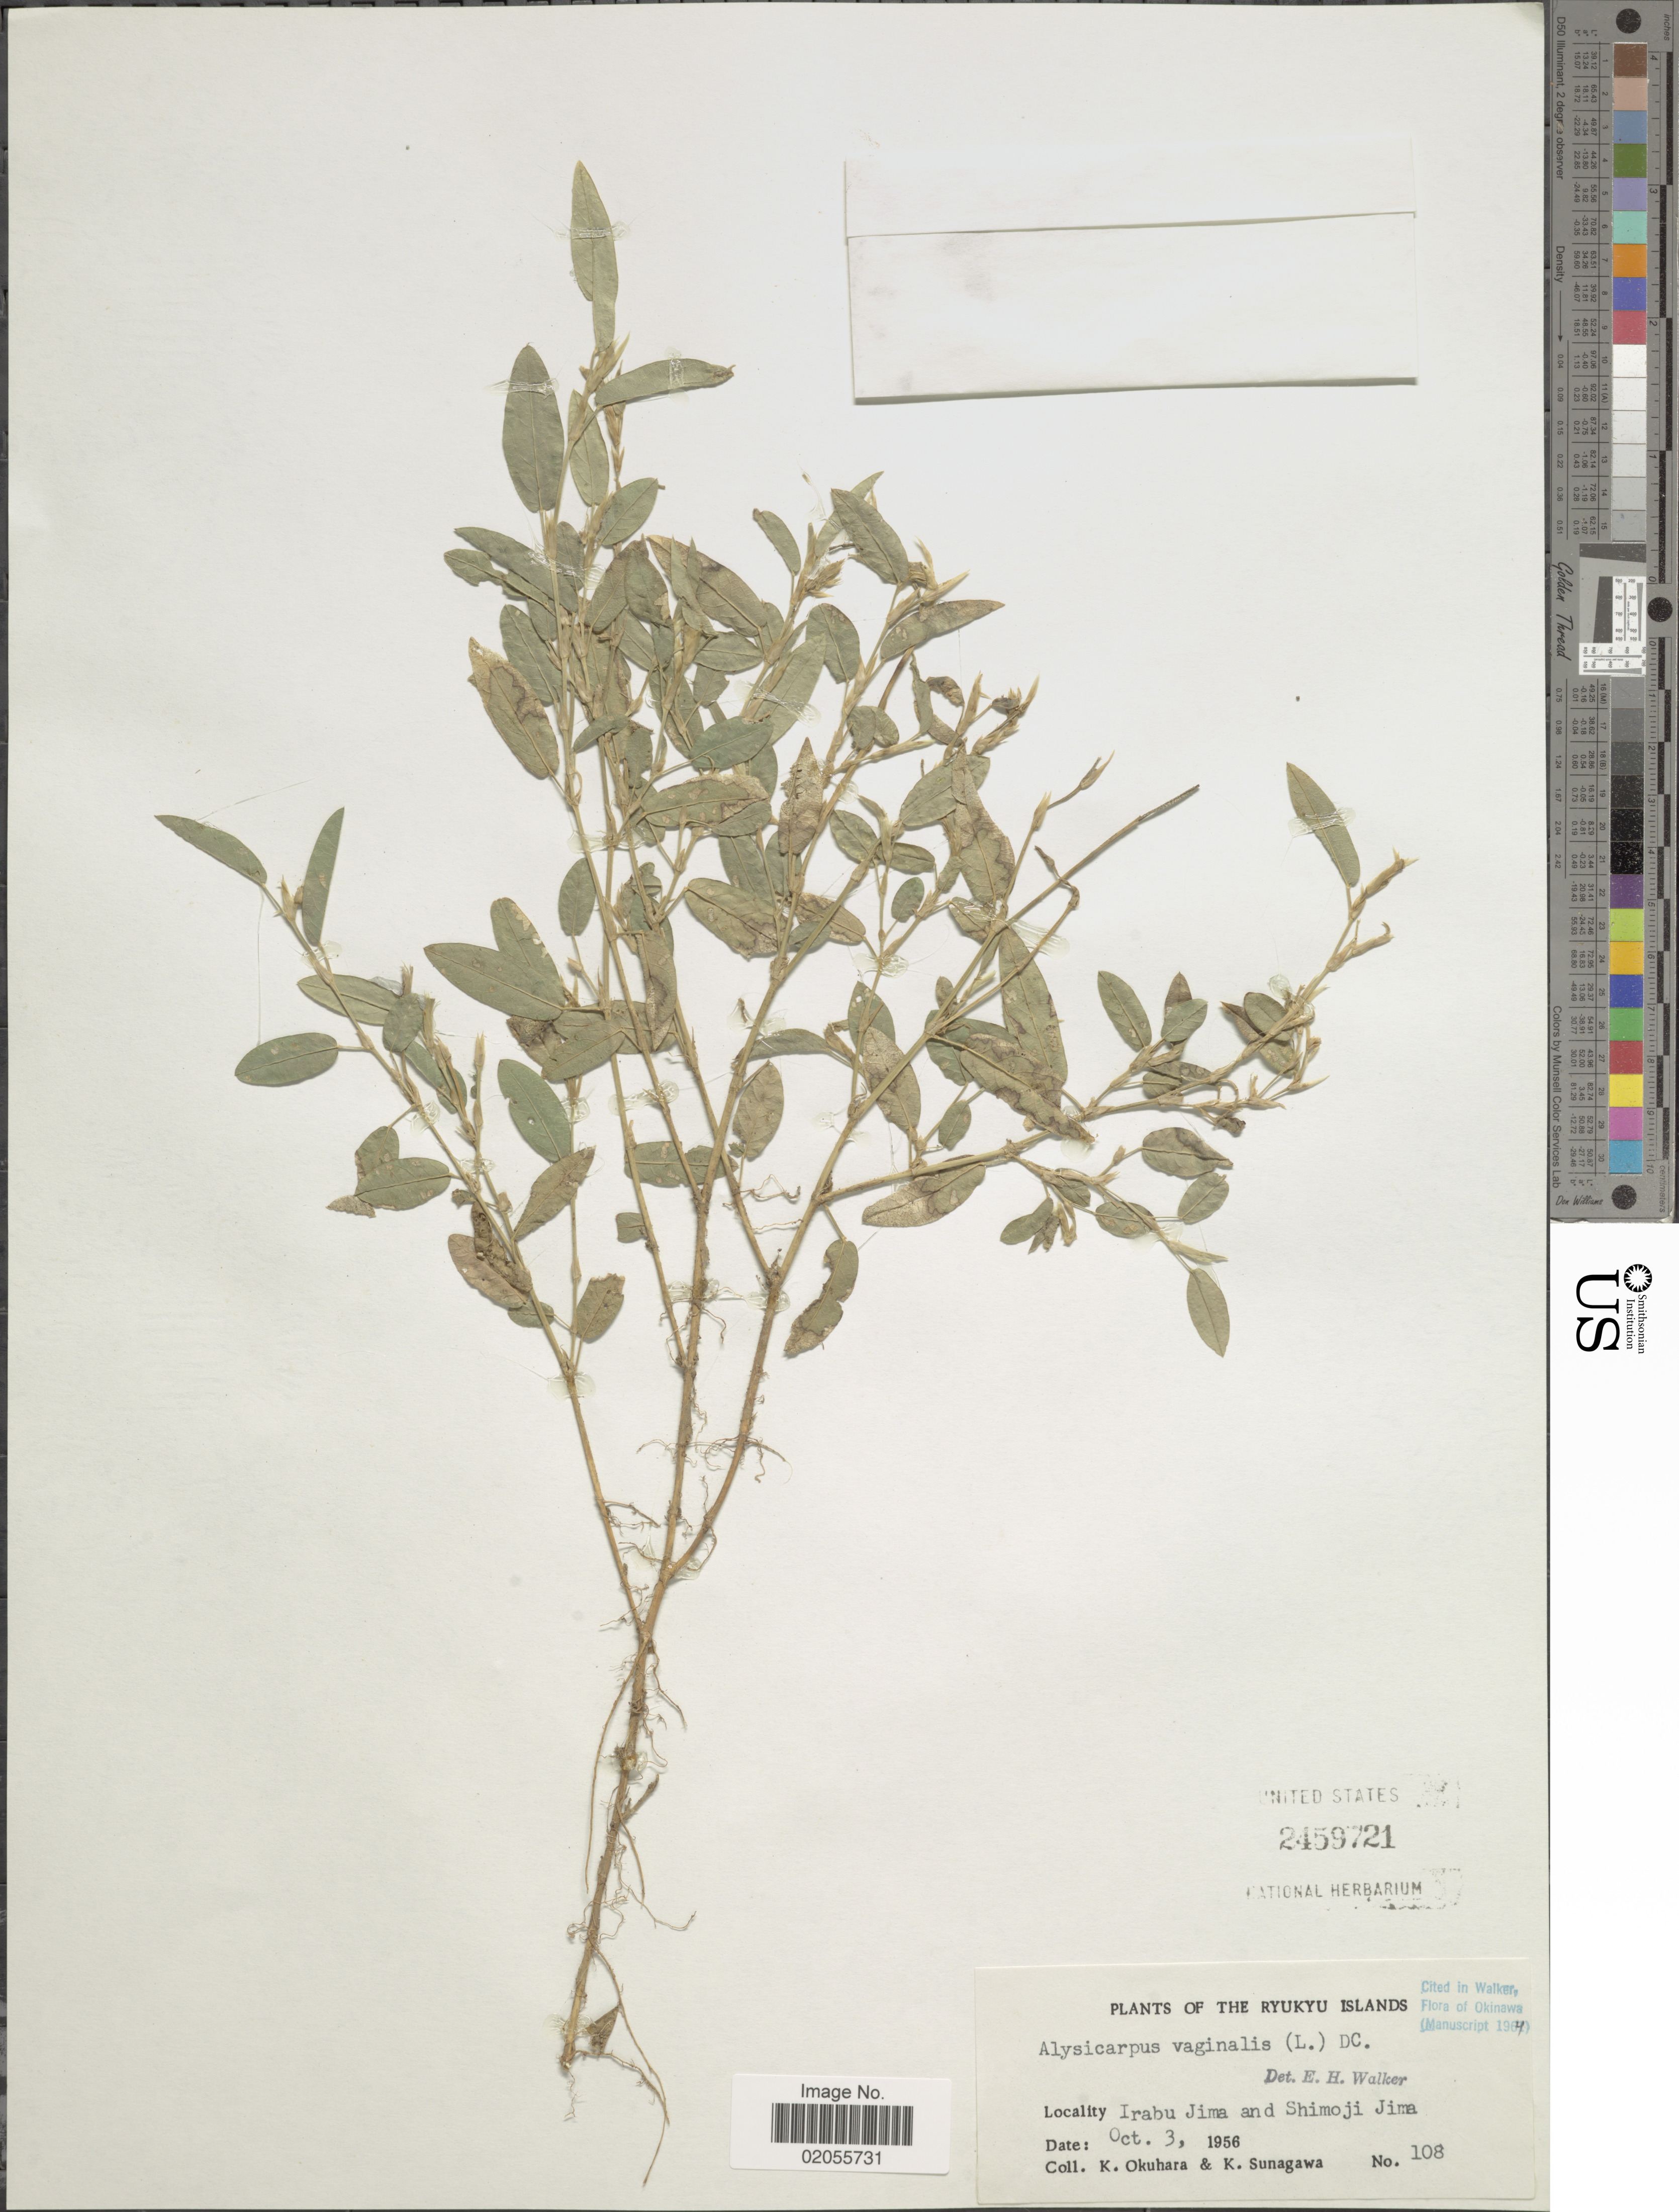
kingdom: Plantae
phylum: Tracheophyta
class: Magnoliopsida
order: Fabales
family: Fabaceae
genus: Alysicarpus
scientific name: Alysicarpus vaginalis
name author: (L.) DC.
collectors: K. Okuhara & K. Sunagawa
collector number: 108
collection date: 1956-10-03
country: Japan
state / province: Okinawa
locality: Ryukuyu Islans, Irabu Jima and Shimoji Jima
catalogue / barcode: US 2459721